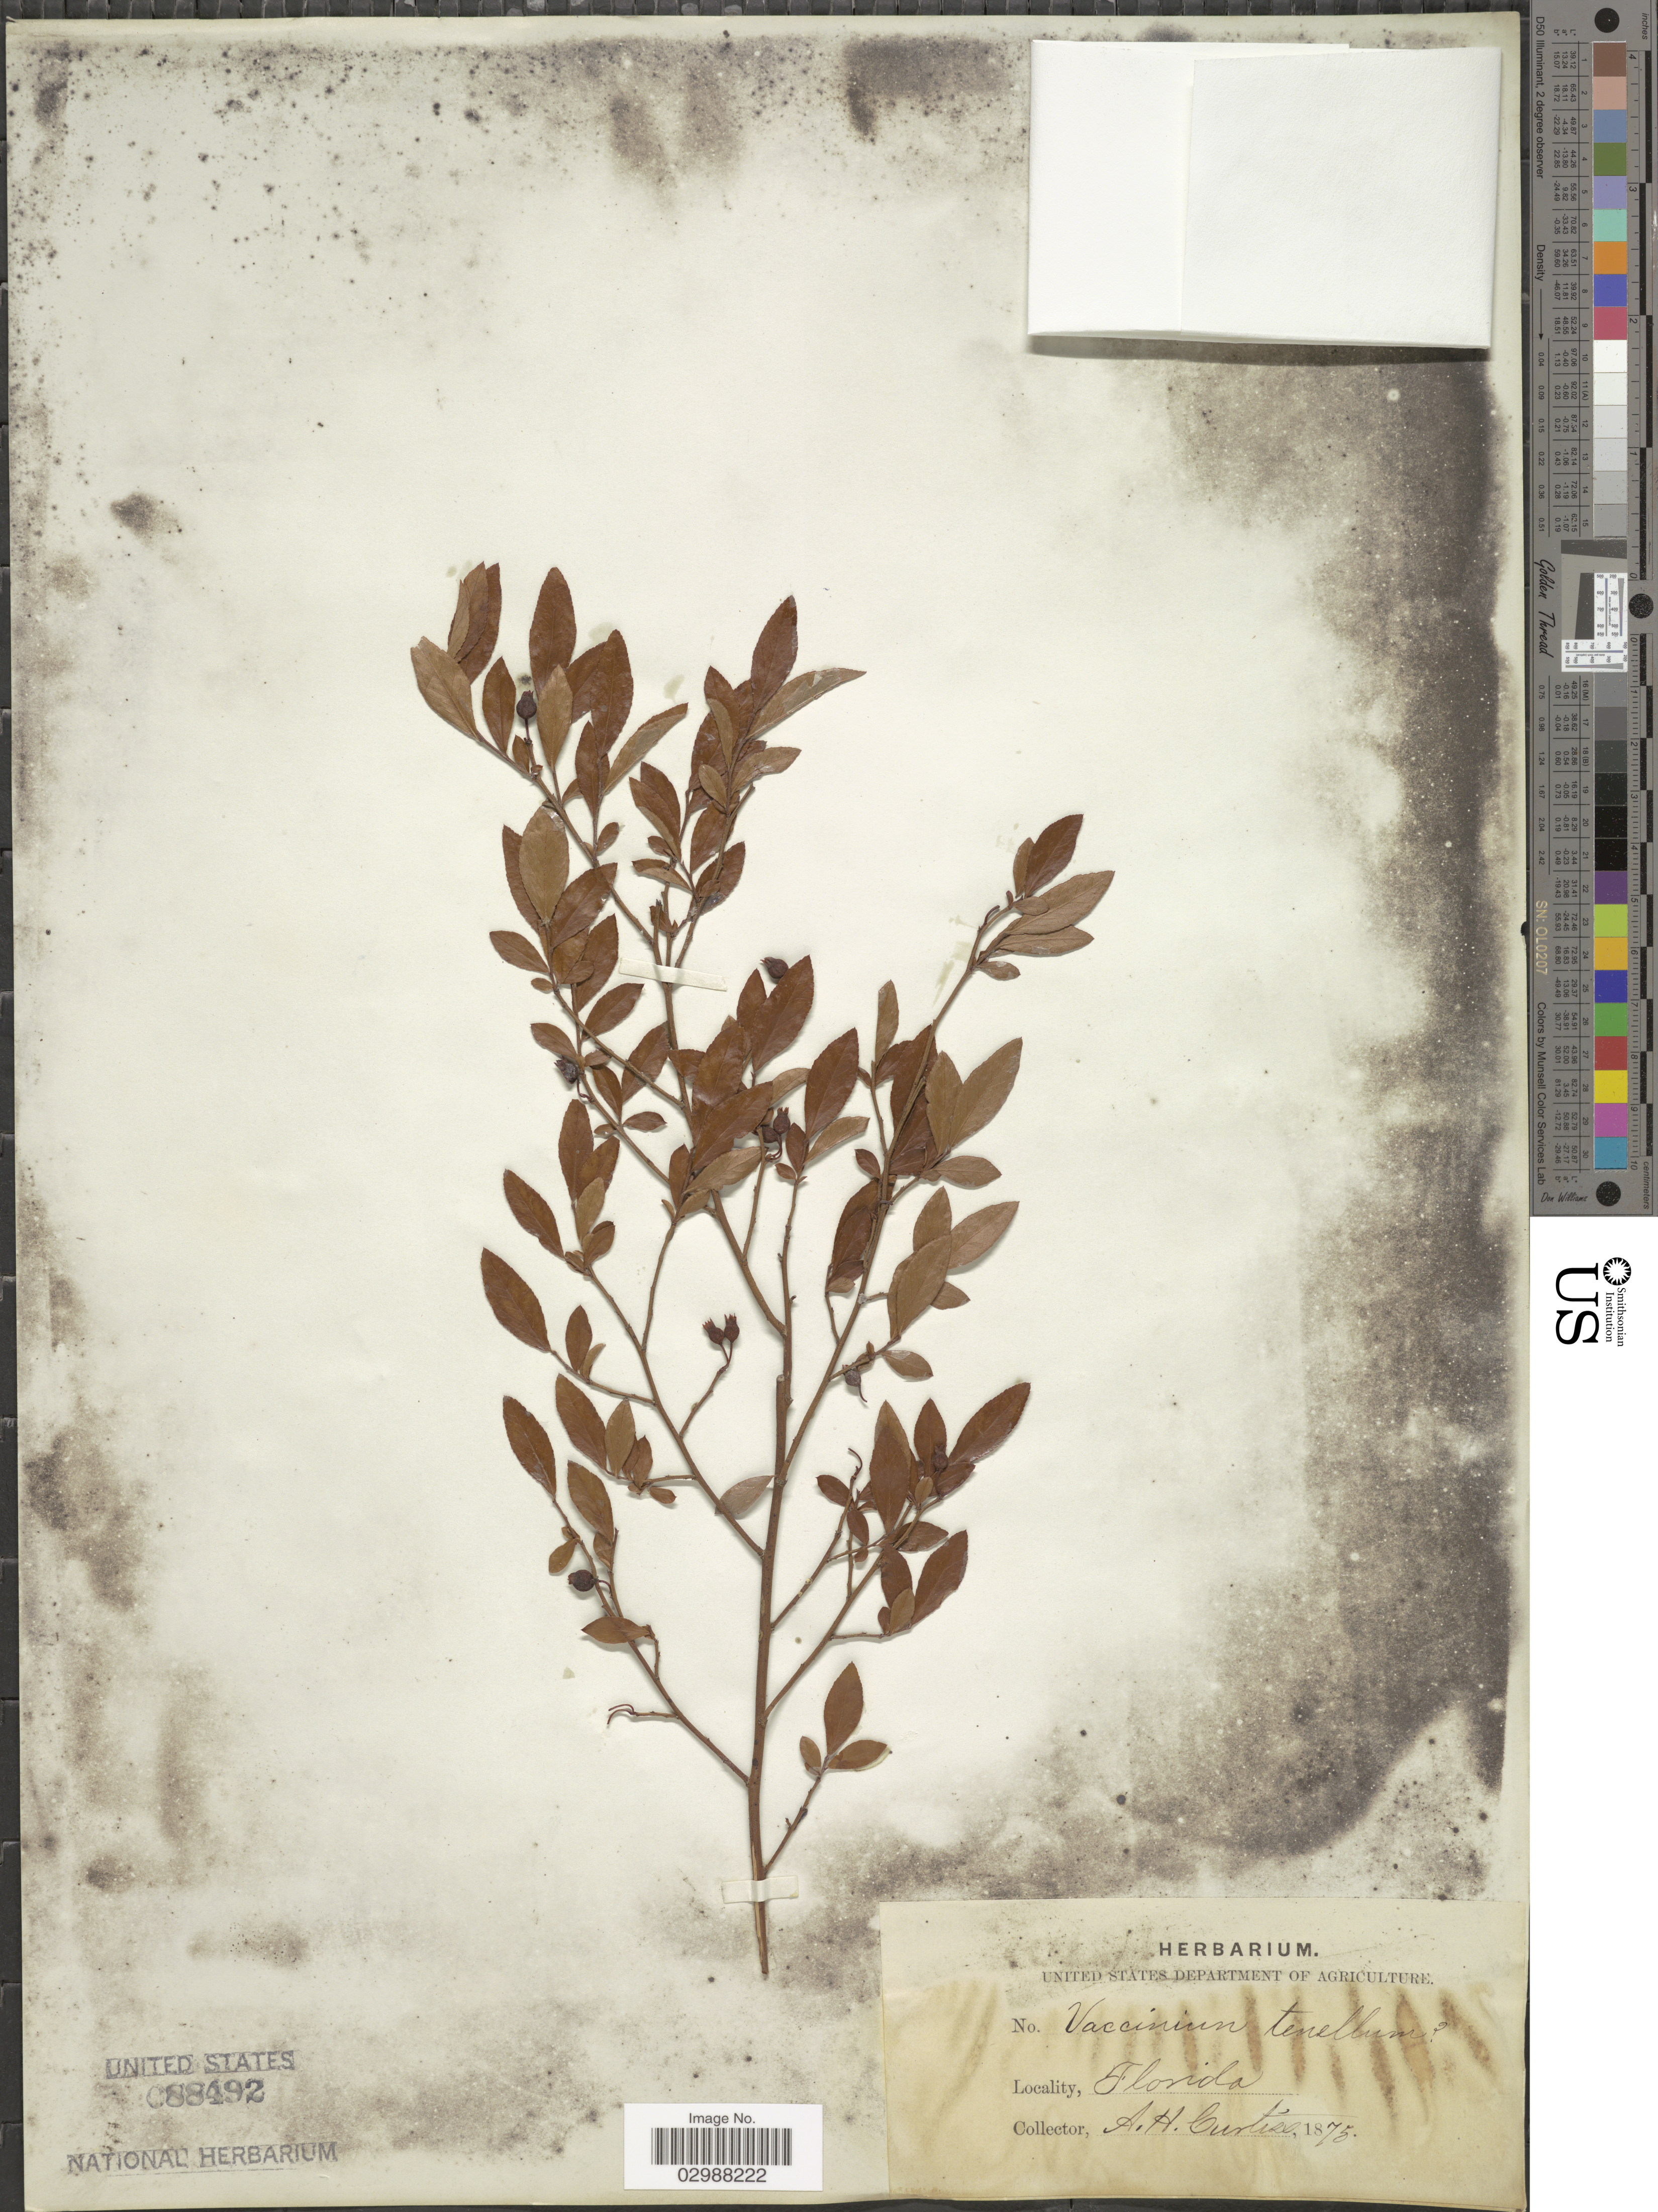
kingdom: Plantae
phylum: Tracheophyta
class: Magnoliopsida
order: Ericales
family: Ericaceae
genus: Vaccinium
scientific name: Vaccinium elliottii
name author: Chapm.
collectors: A. H. Curtiss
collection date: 1875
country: United States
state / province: Florida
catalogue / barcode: US 88492